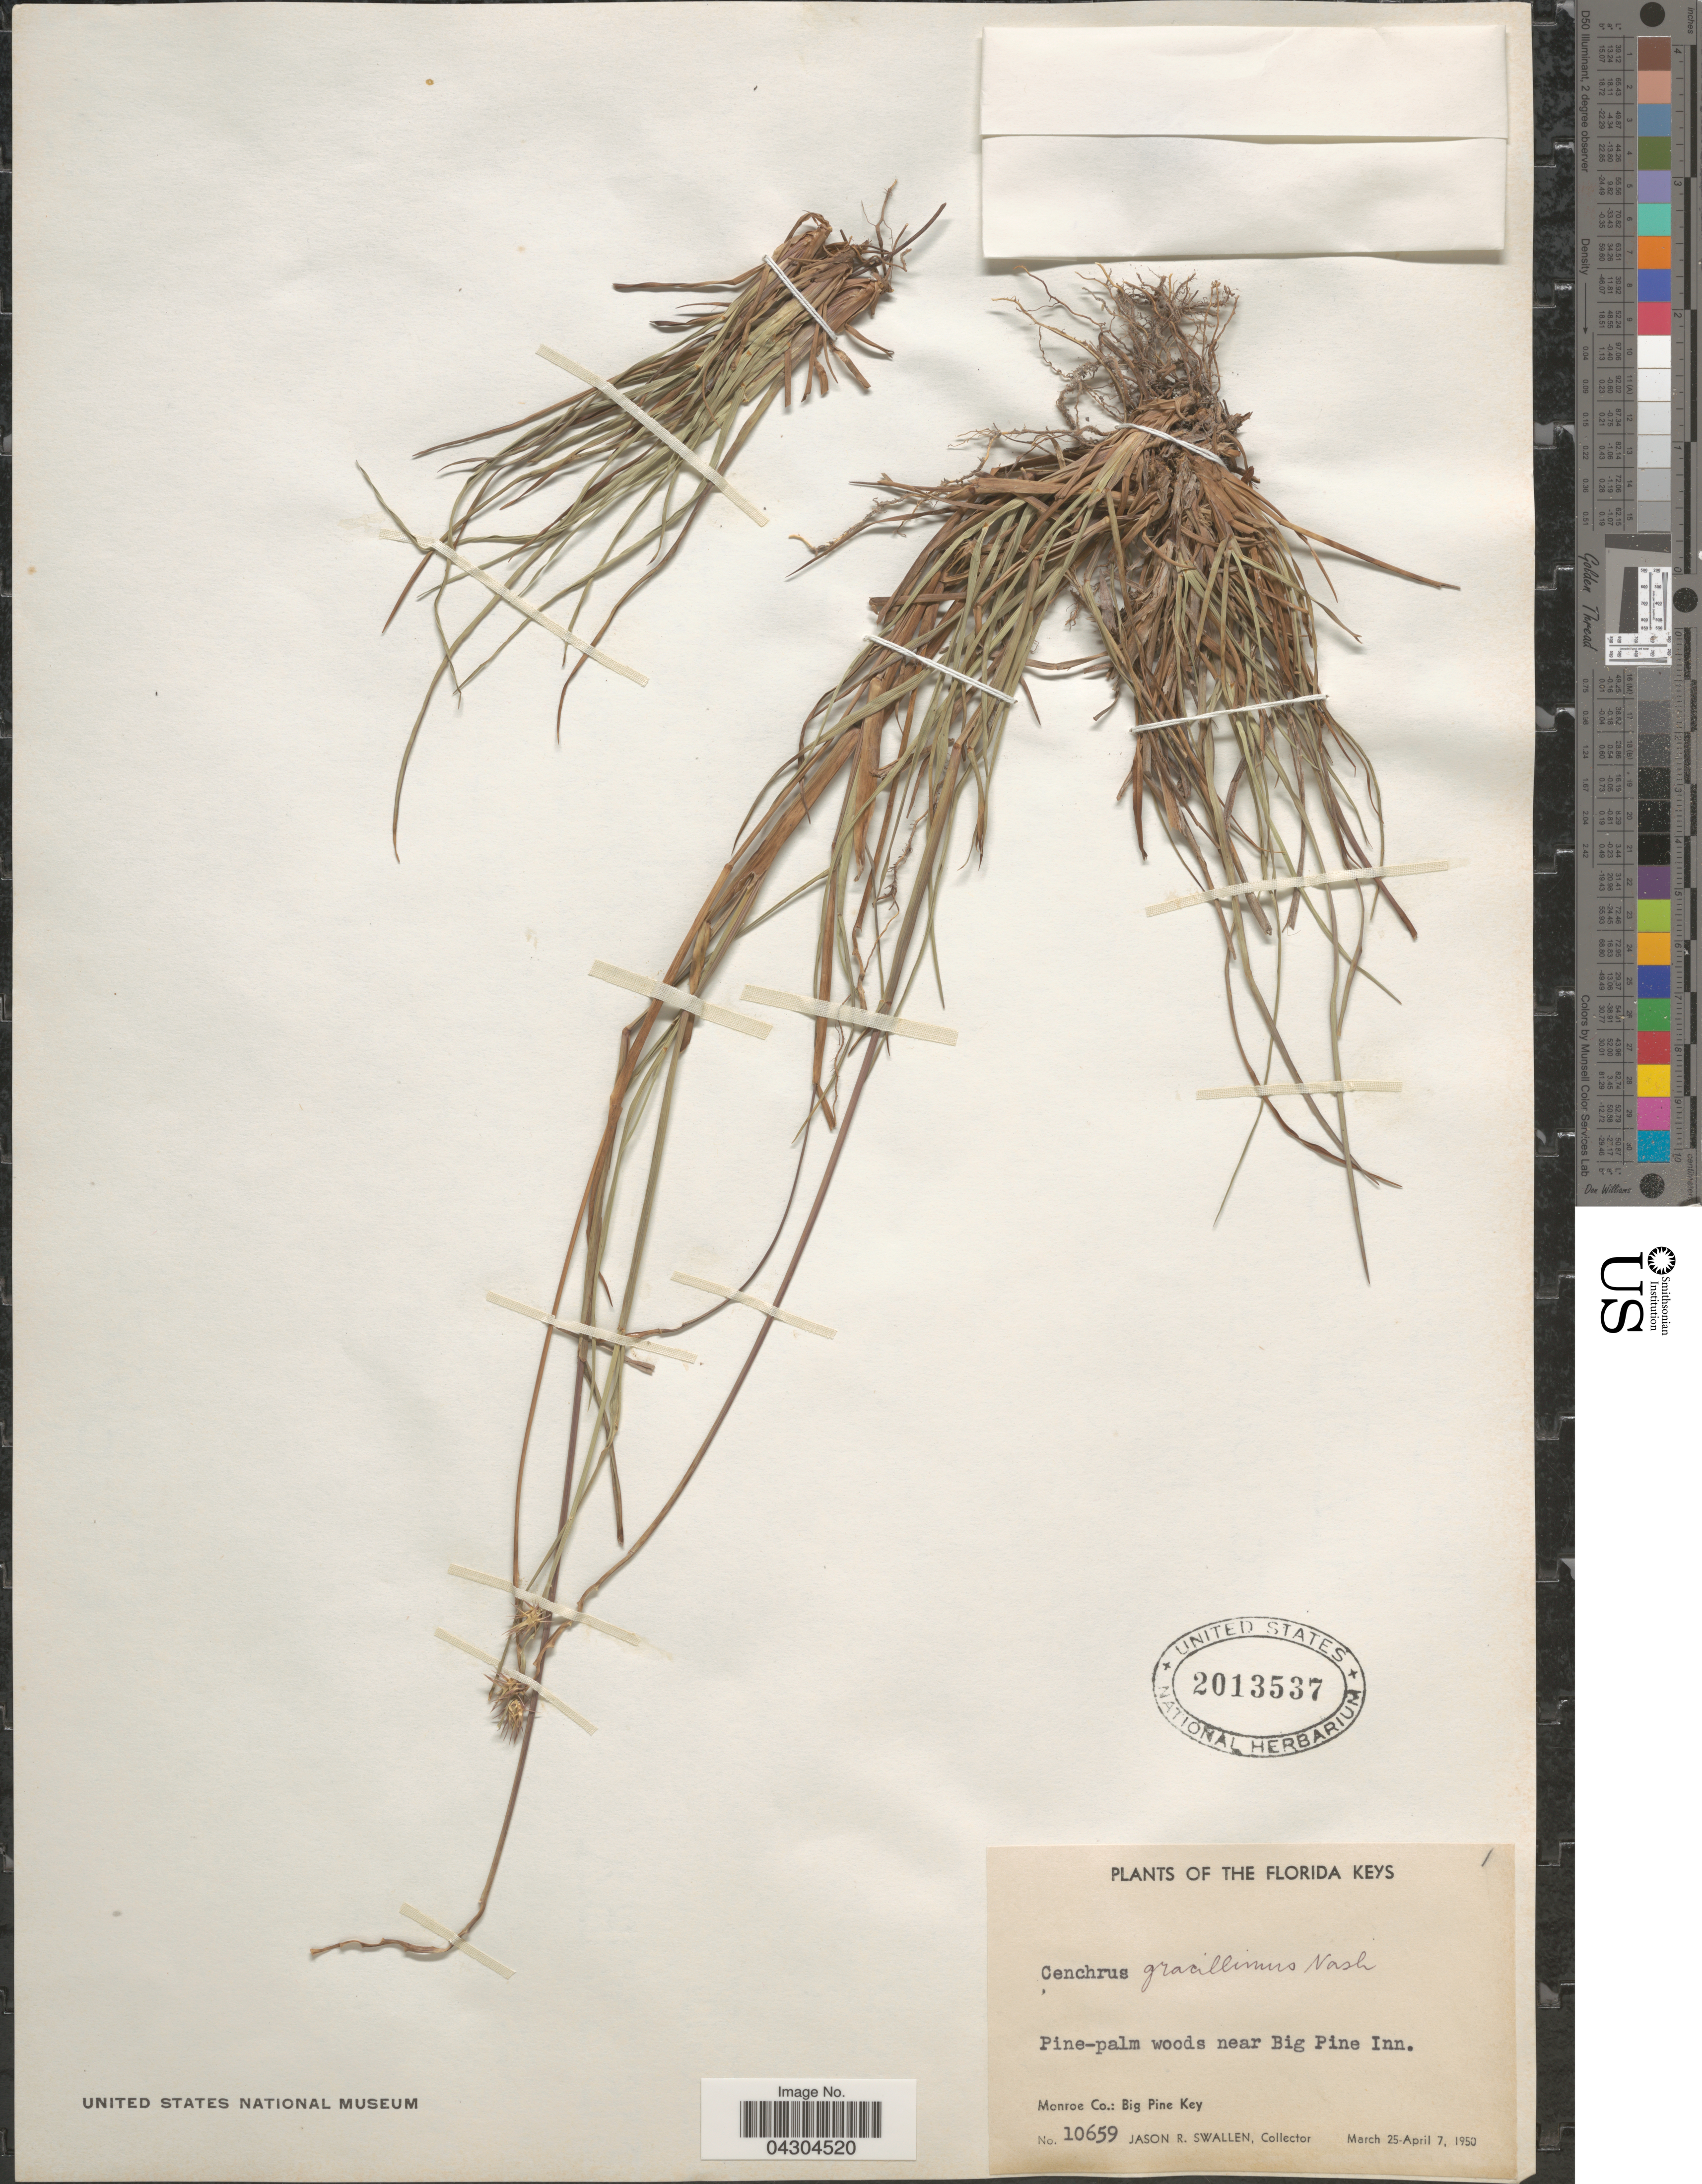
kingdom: Plantae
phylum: Tracheophyta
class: Liliopsida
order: Poales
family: Poaceae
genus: Cenchrus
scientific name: Cenchrus gracillimus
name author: Nash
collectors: J. R. Swallen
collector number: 10659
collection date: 1950-03-25/1950-04-07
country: United States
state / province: Florida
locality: The Florida Keys. Pine-palm woods near Big Pine Inn. Monroe Co.: Big Pine Key.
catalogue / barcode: US 2013537